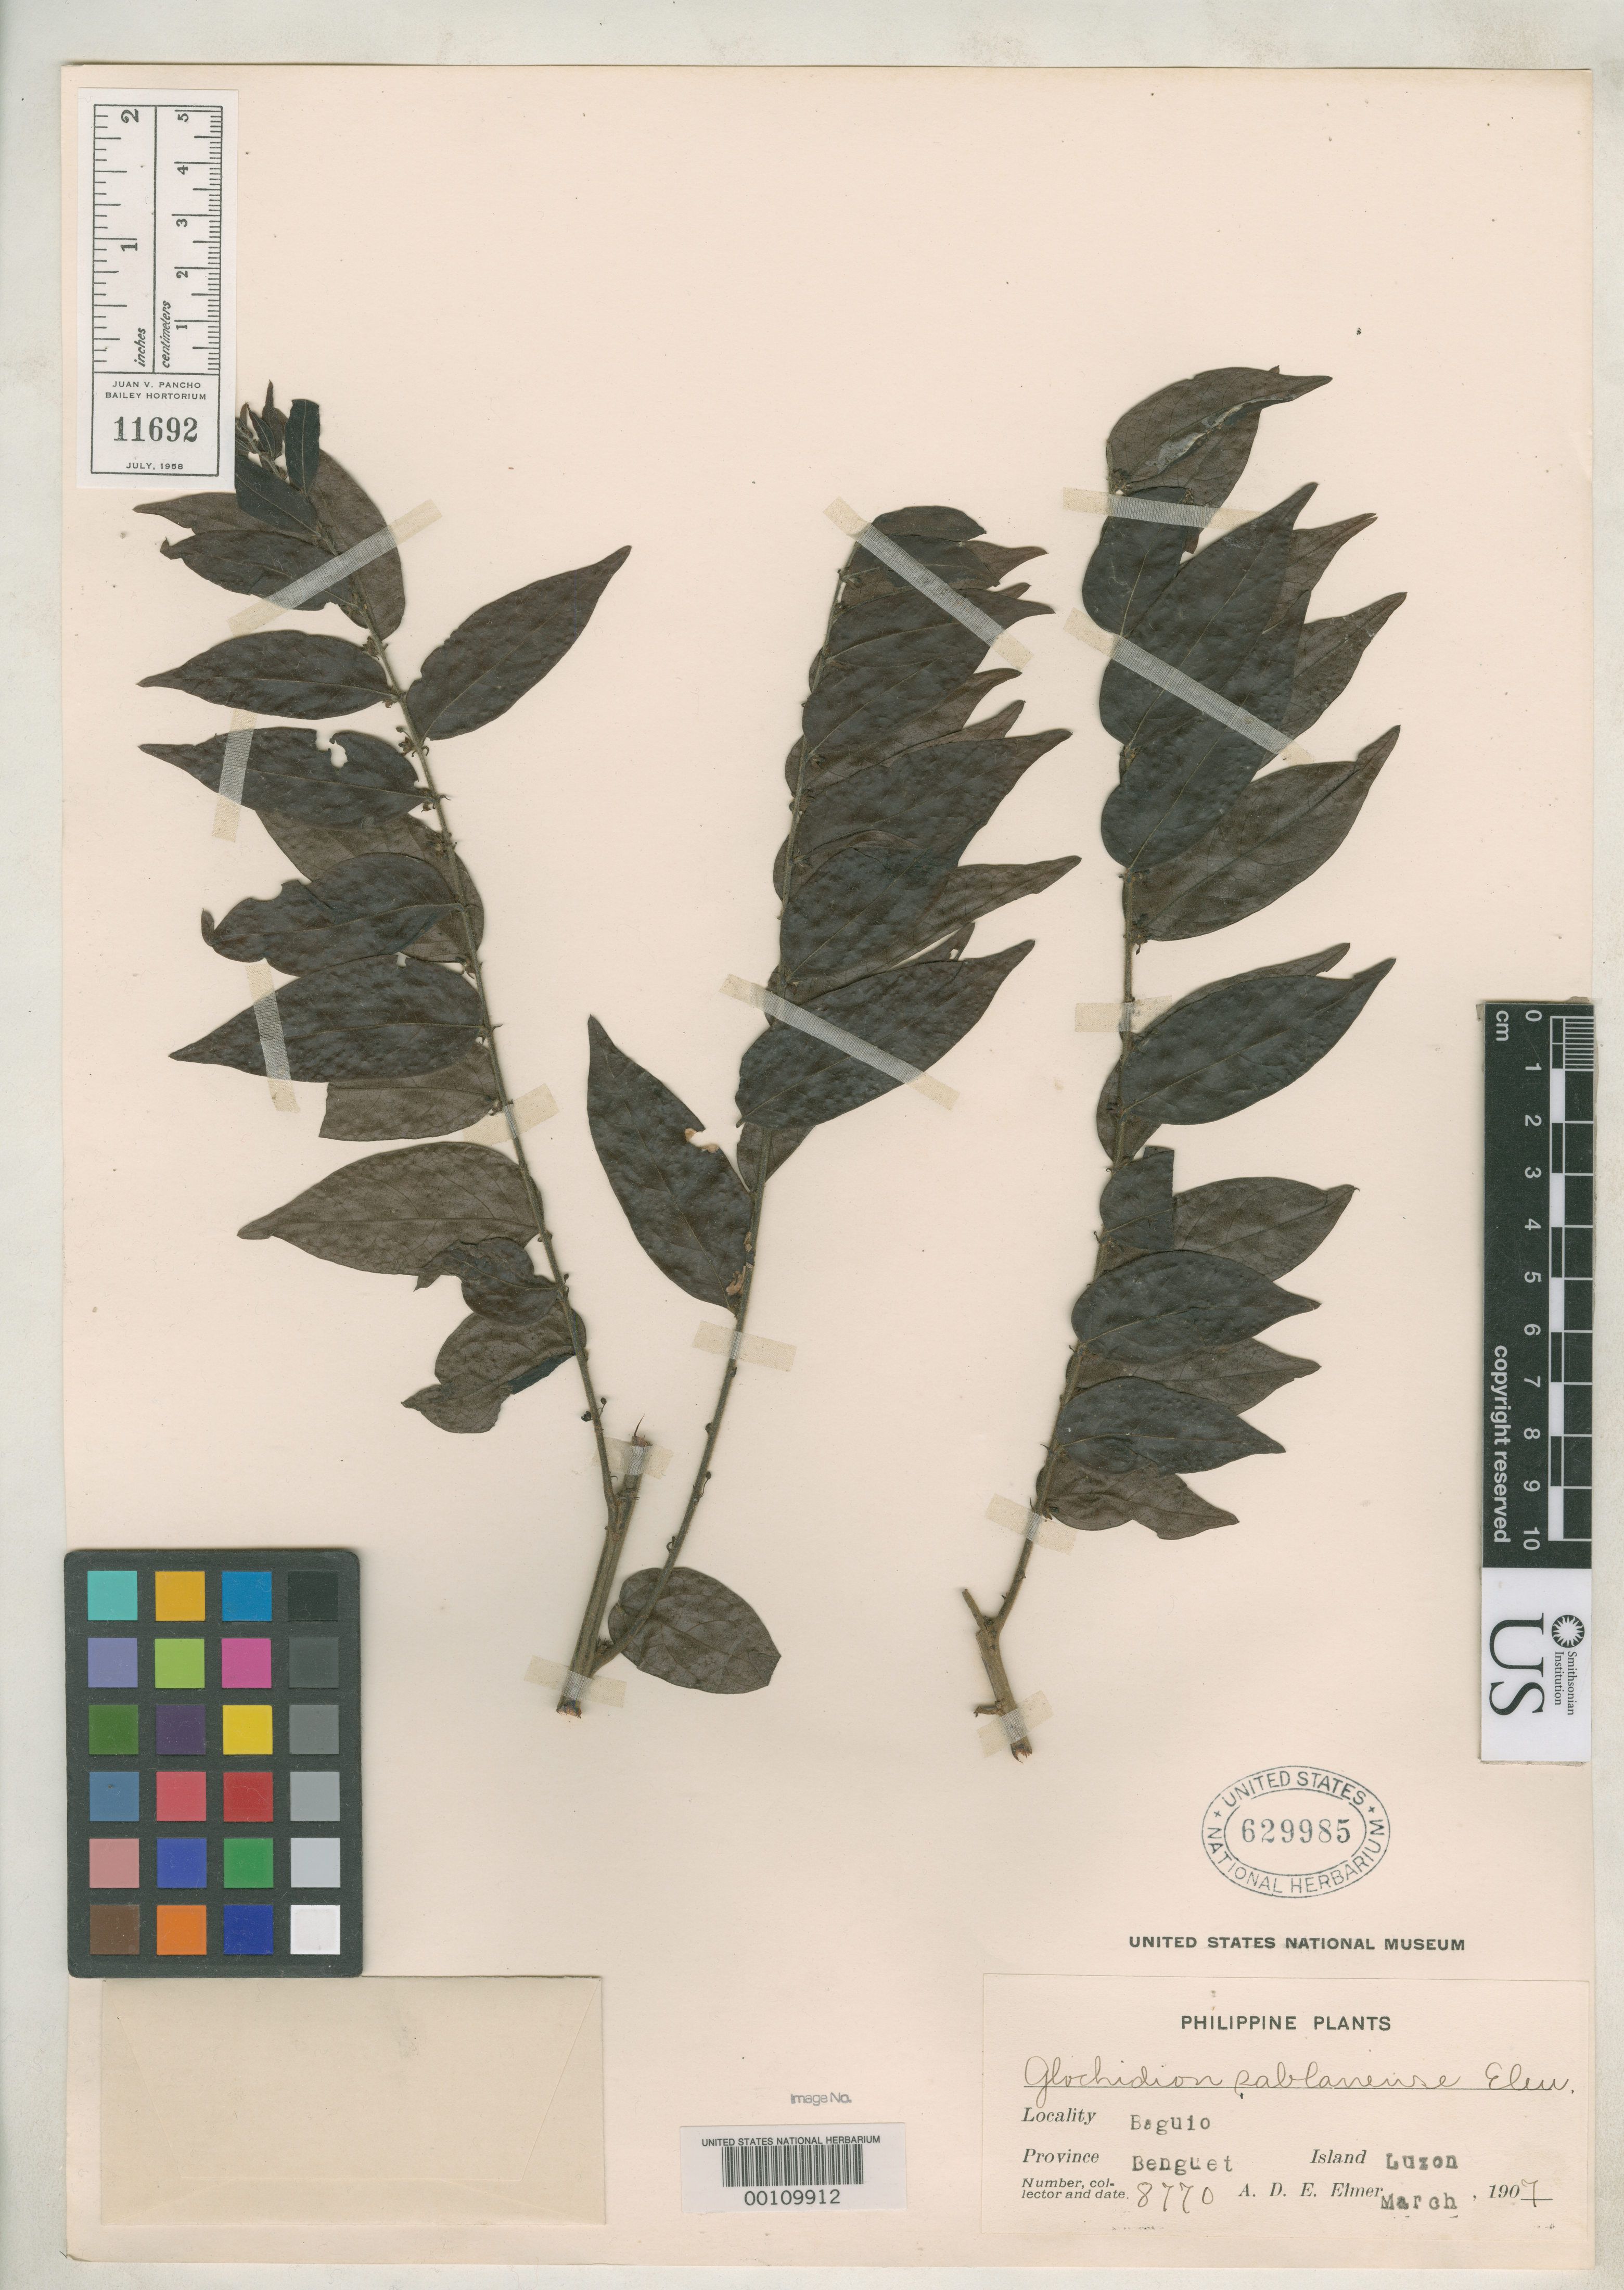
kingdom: Plantae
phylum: Tracheophyta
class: Magnoliopsida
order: Malpighiales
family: Phyllanthaceae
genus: Glochidion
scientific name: Glochidion sablanense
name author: Elmer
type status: Type Collection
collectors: A. D. E. Elmer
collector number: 8770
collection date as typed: Mar 1907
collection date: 1907-03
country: Philippines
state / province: Cordillera (Administrative Region)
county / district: Benguet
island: Luzon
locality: Baguio.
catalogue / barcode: US 29985